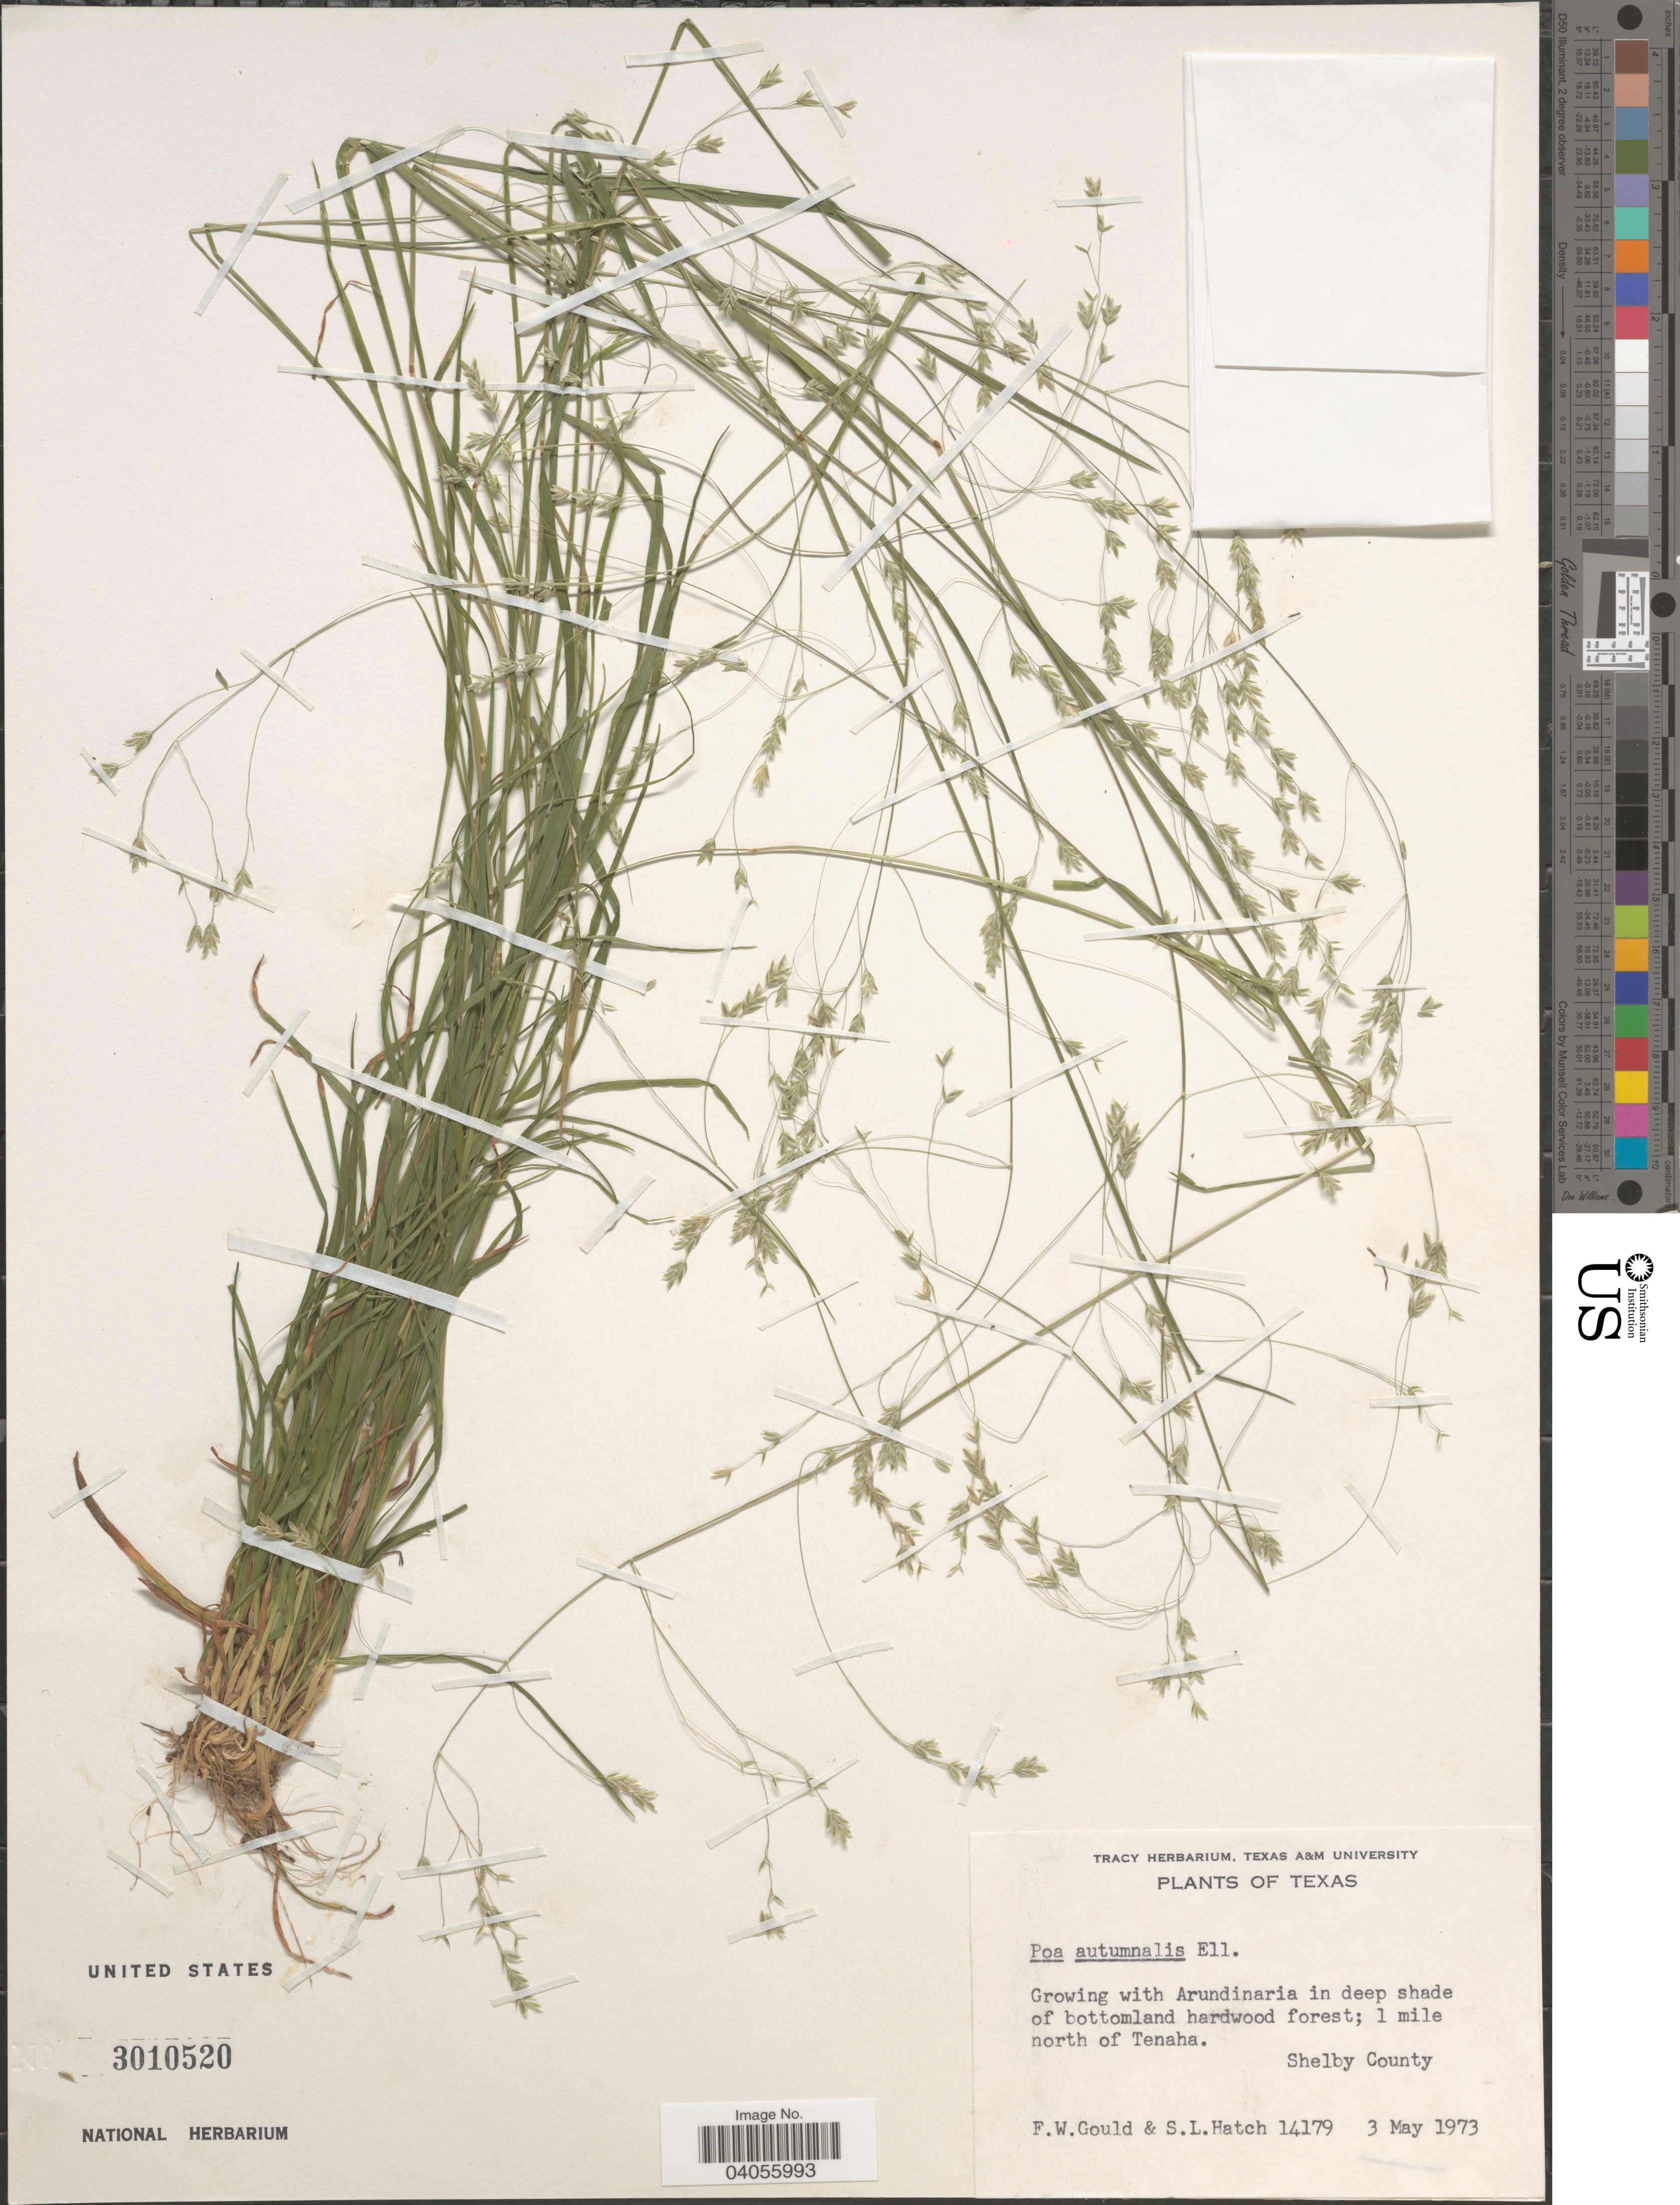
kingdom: Plantae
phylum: Tracheophyta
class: Liliopsida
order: Poales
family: Poaceae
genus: Poa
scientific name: Poa autumnalis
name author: Muhl. ex Elliott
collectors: F. W. Gould & S. Hatch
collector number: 14179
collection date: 1973-05-03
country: United States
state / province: Texas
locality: Growing with Arundinaria in deep shade of bottomland hardwood forest; 1 mile north of Tenaha. Shelby County.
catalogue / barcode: US 3010520